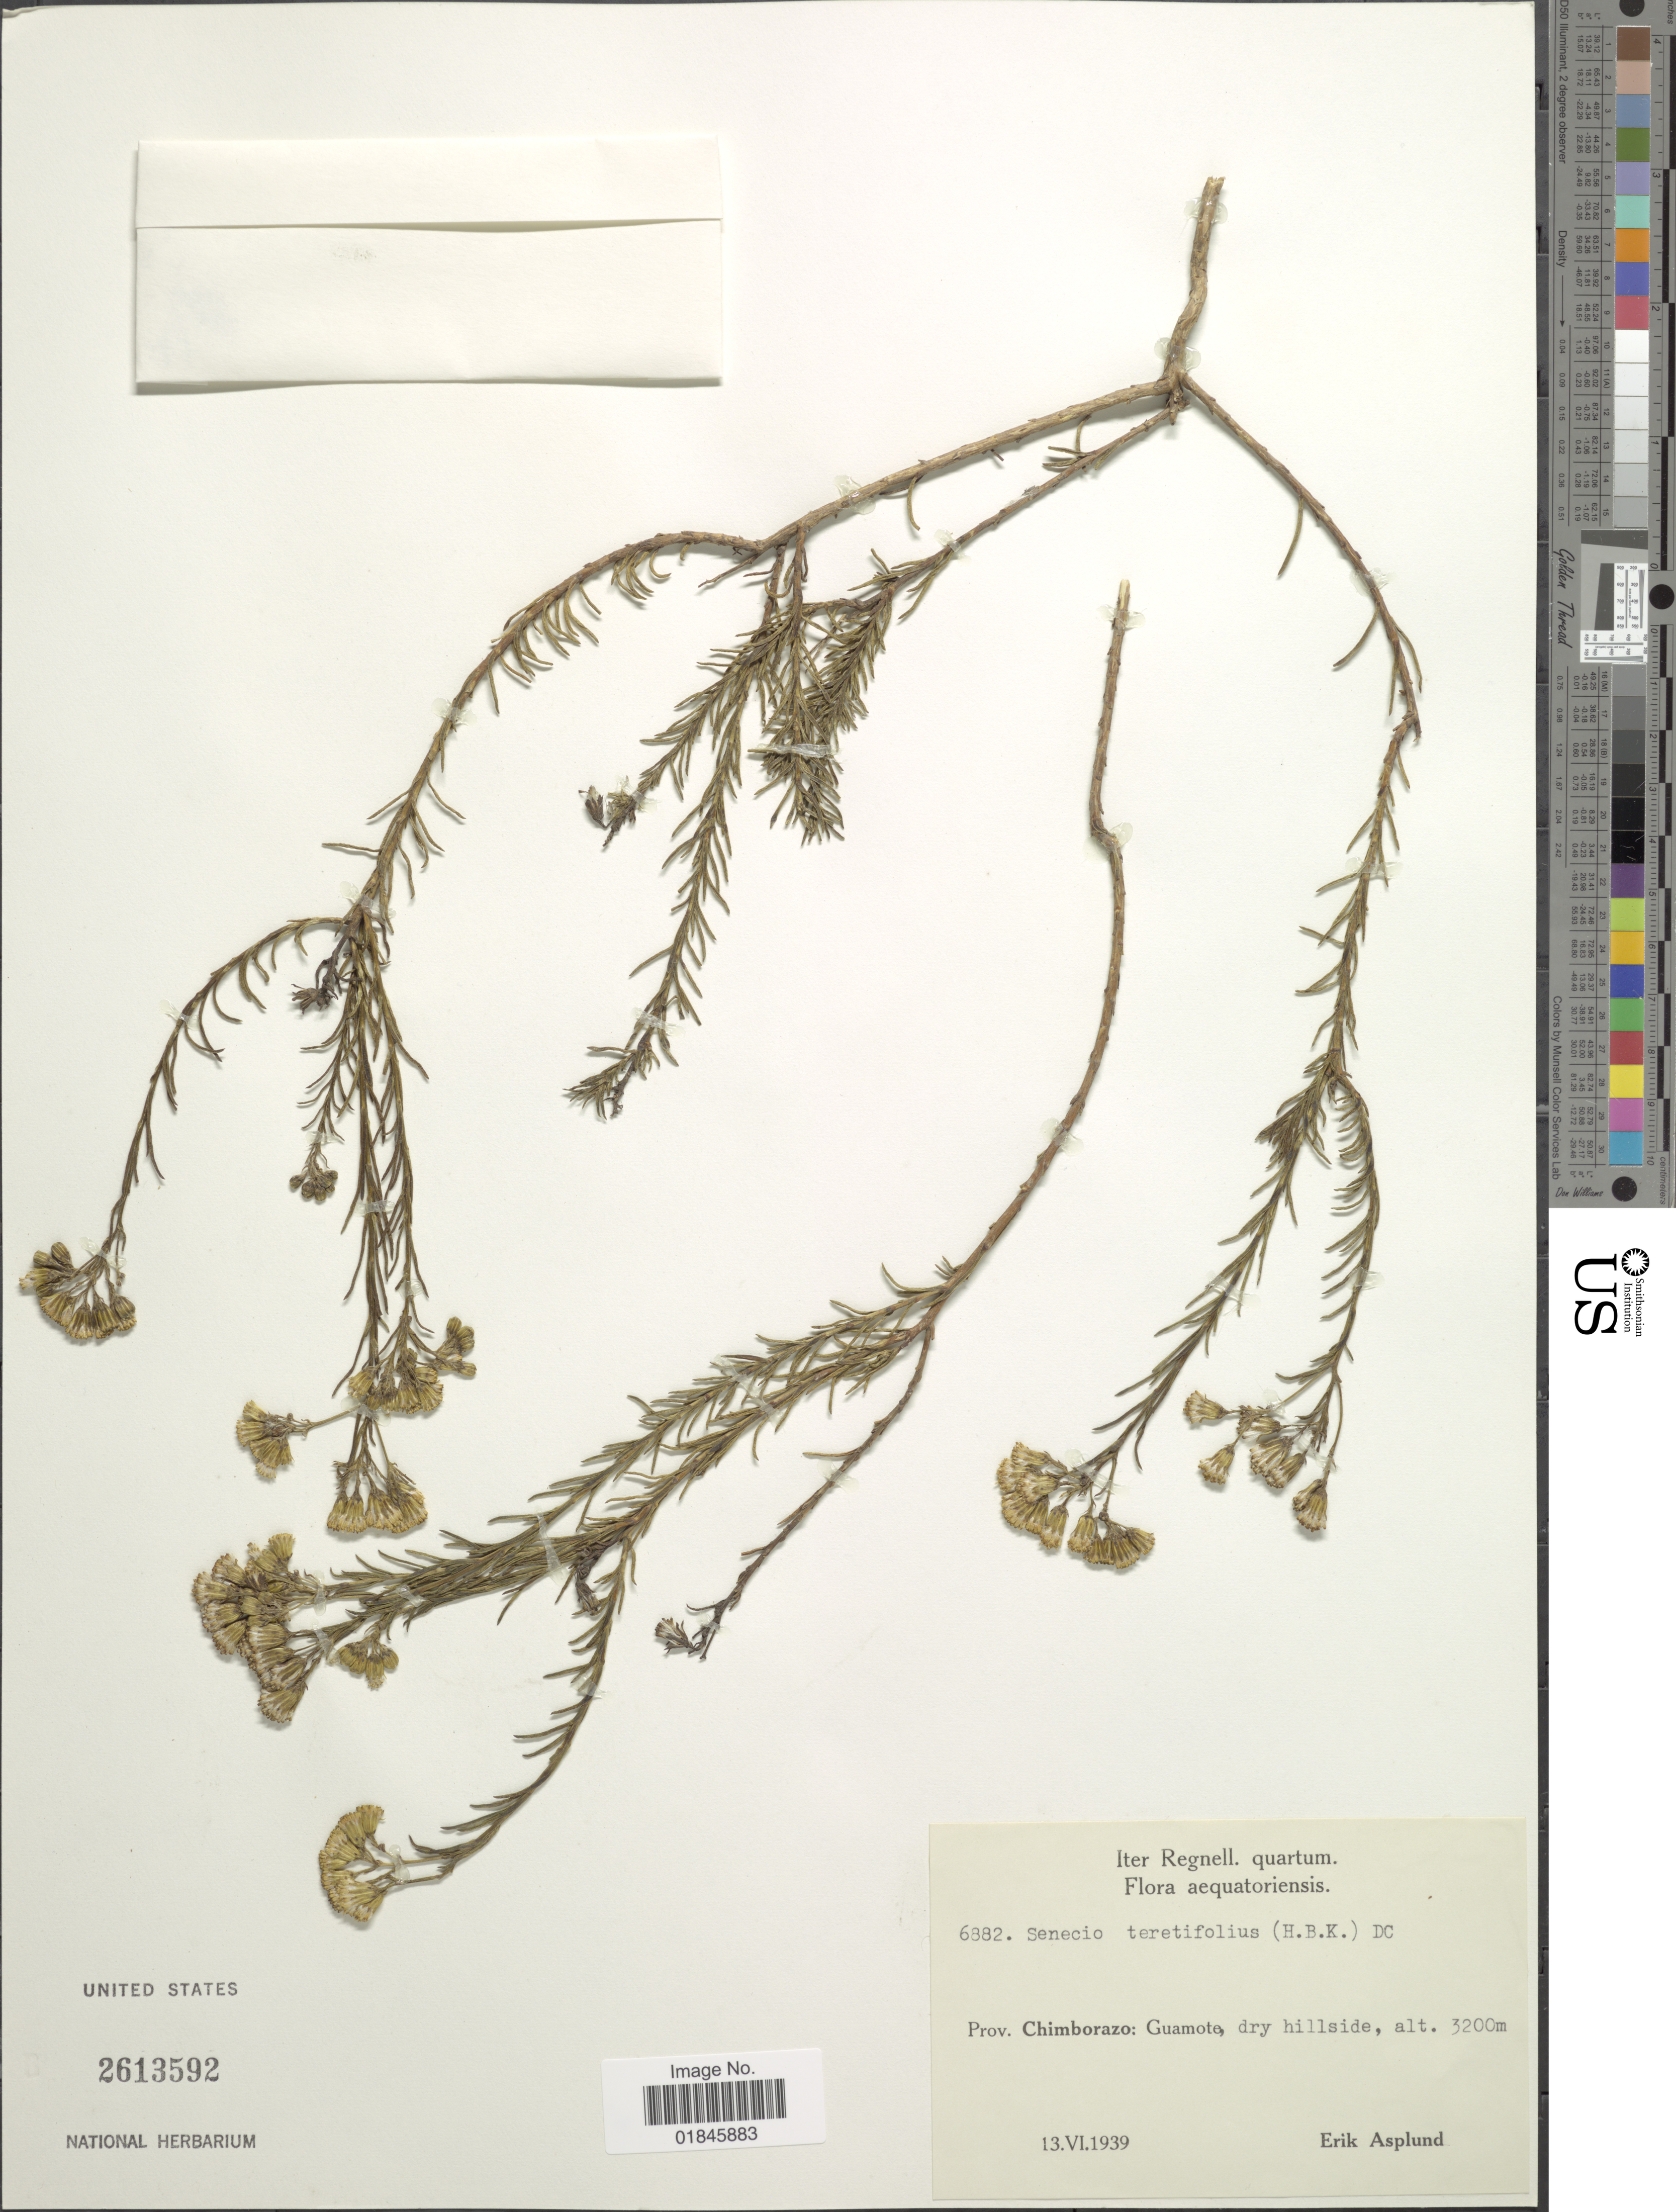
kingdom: Plantae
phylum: Tracheophyta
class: Magnoliopsida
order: Asterales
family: Asteraceae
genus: Pentacalia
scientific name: Pentacalia teretifolia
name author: (Kunth) Cuatrec.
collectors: E. Asplund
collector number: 6882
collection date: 1939-06-13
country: Ecuador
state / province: Chimborazo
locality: Prov. Chimborazo: Guamote, dry hillside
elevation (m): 3200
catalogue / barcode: US 2613592